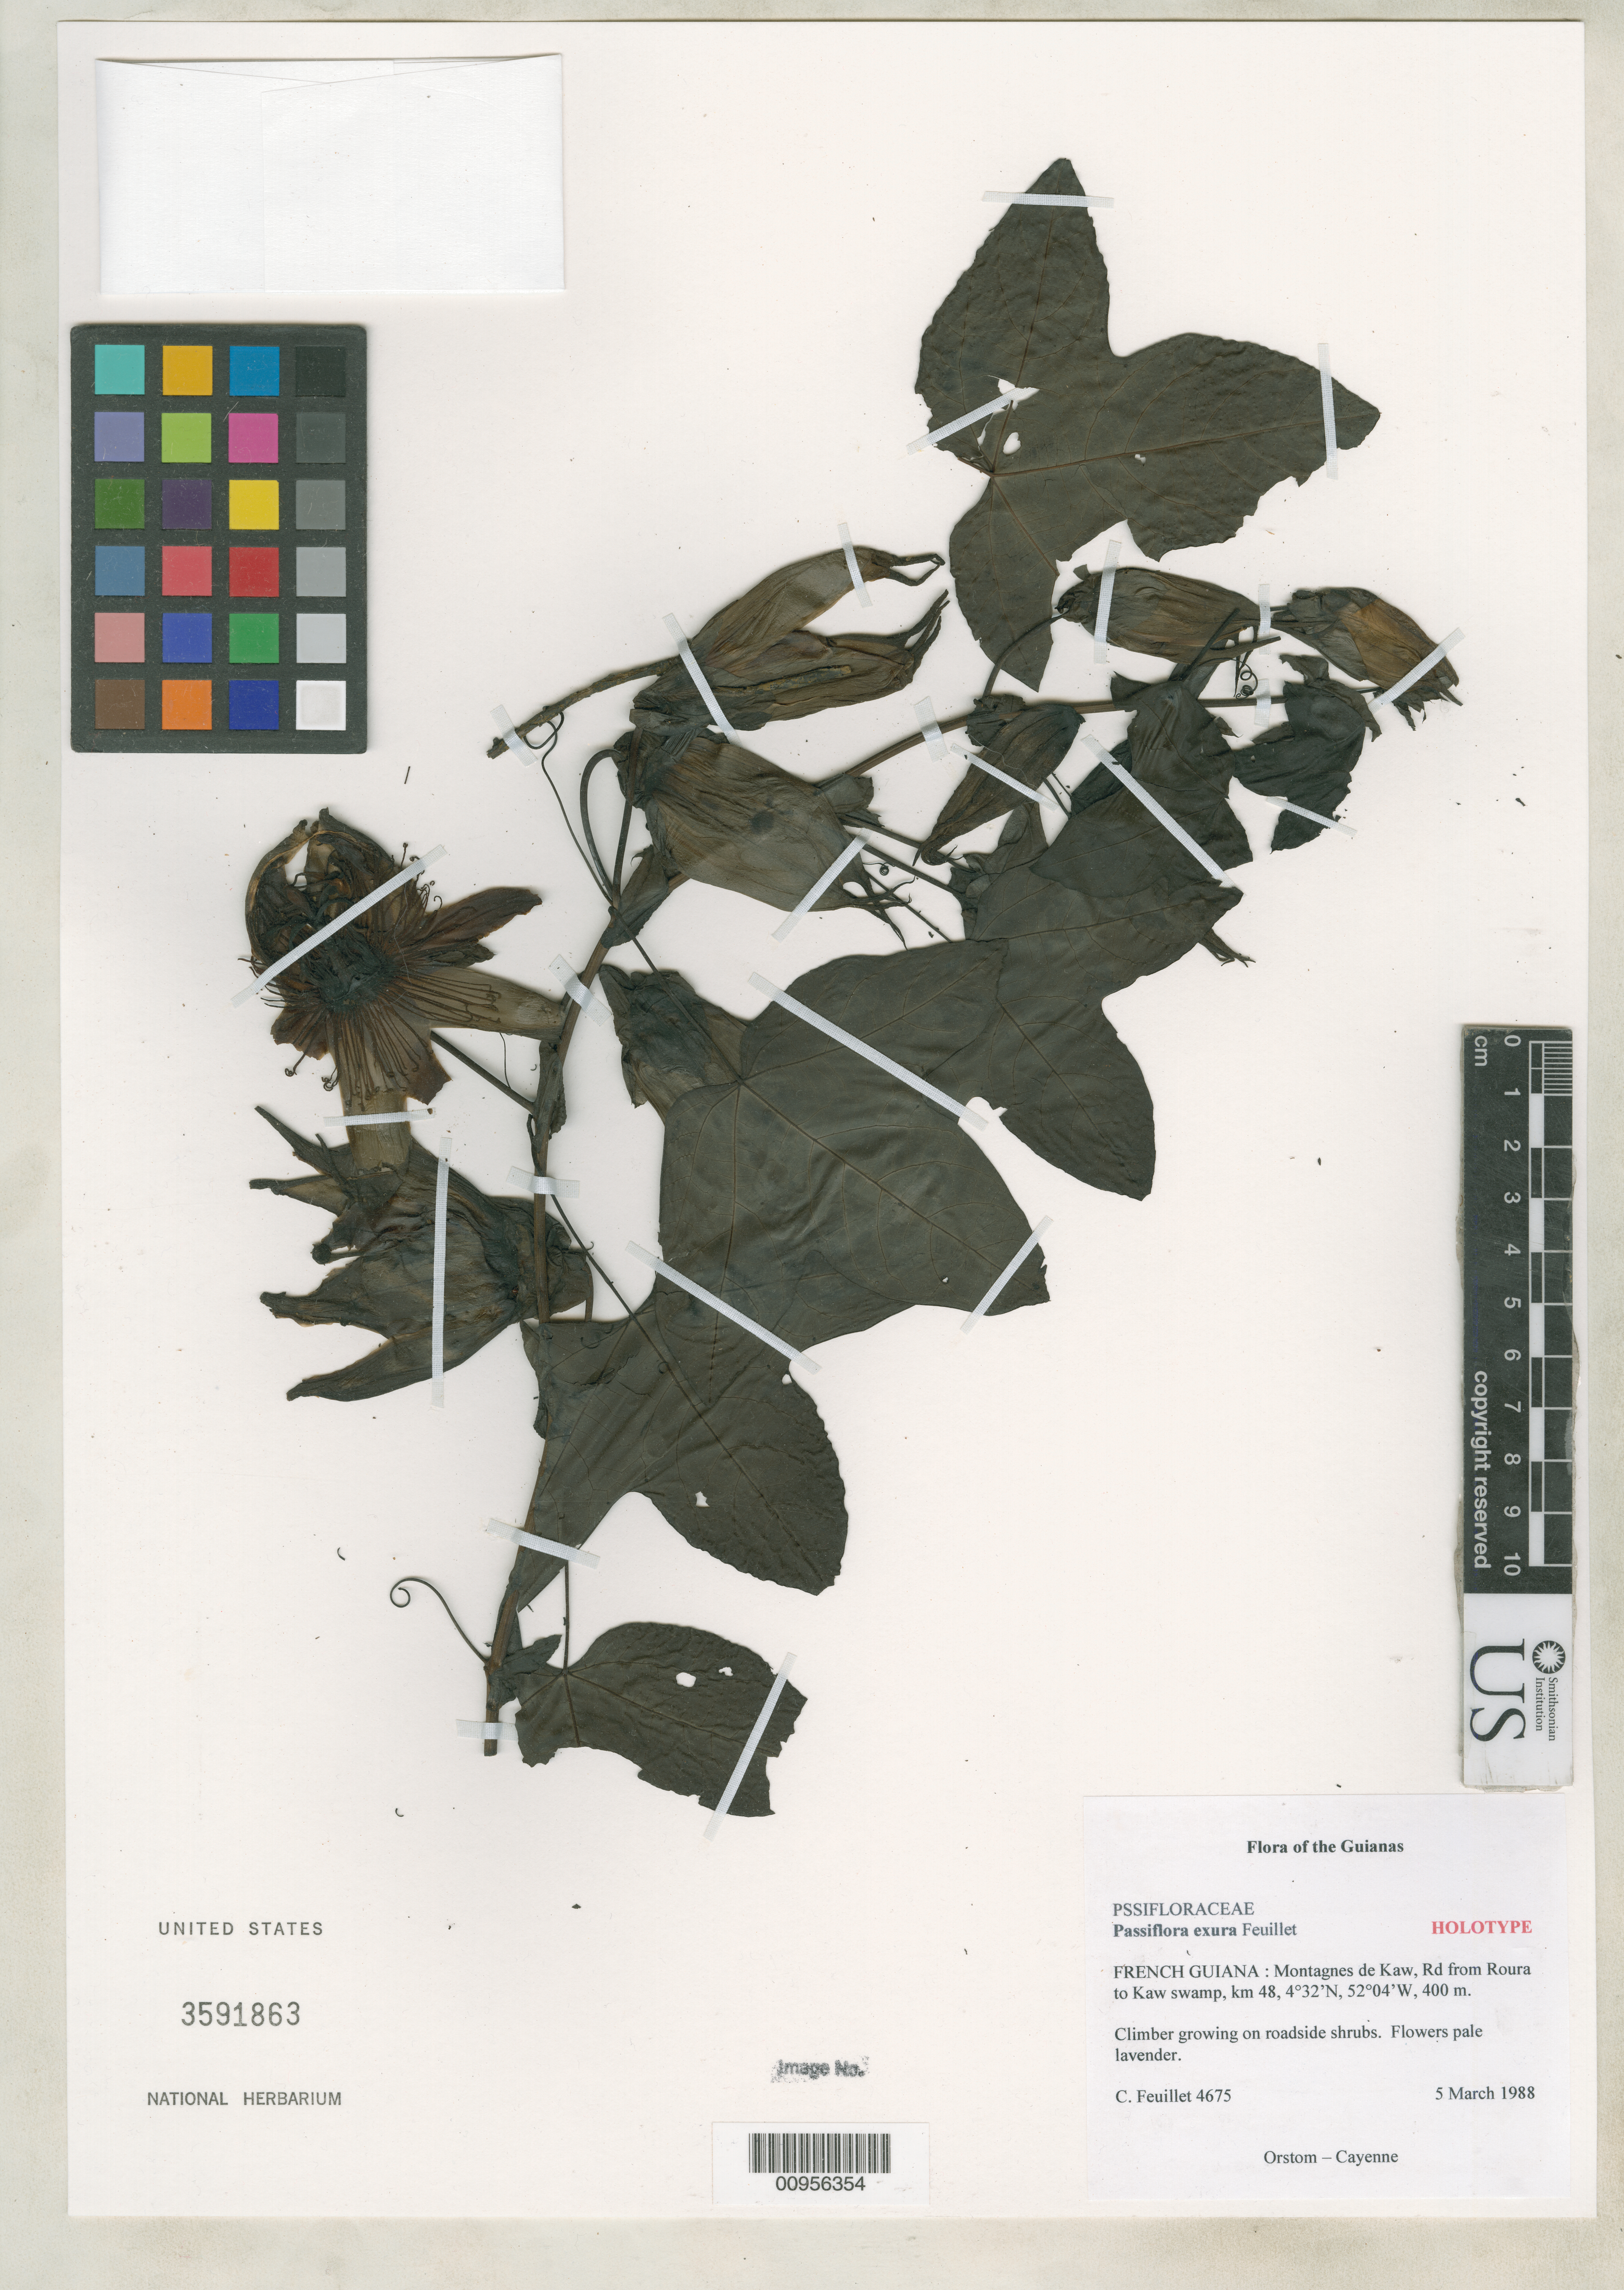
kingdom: Plantae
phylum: Tracheophyta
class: Magnoliopsida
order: Malpighiales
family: Passifloraceae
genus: Passiflora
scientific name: Passiflora exura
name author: Feuillet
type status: Holotype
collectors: C. Feuillet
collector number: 4675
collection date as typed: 5 Mar 1988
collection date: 1988-03-05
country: French Guiana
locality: Montagnes de Kaw, Rd from Roura to Kaw swamp, km 48.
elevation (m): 400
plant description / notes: Holotype: US Isotypes: B, CAY, G, MO, NY, P, L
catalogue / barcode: US 3591863